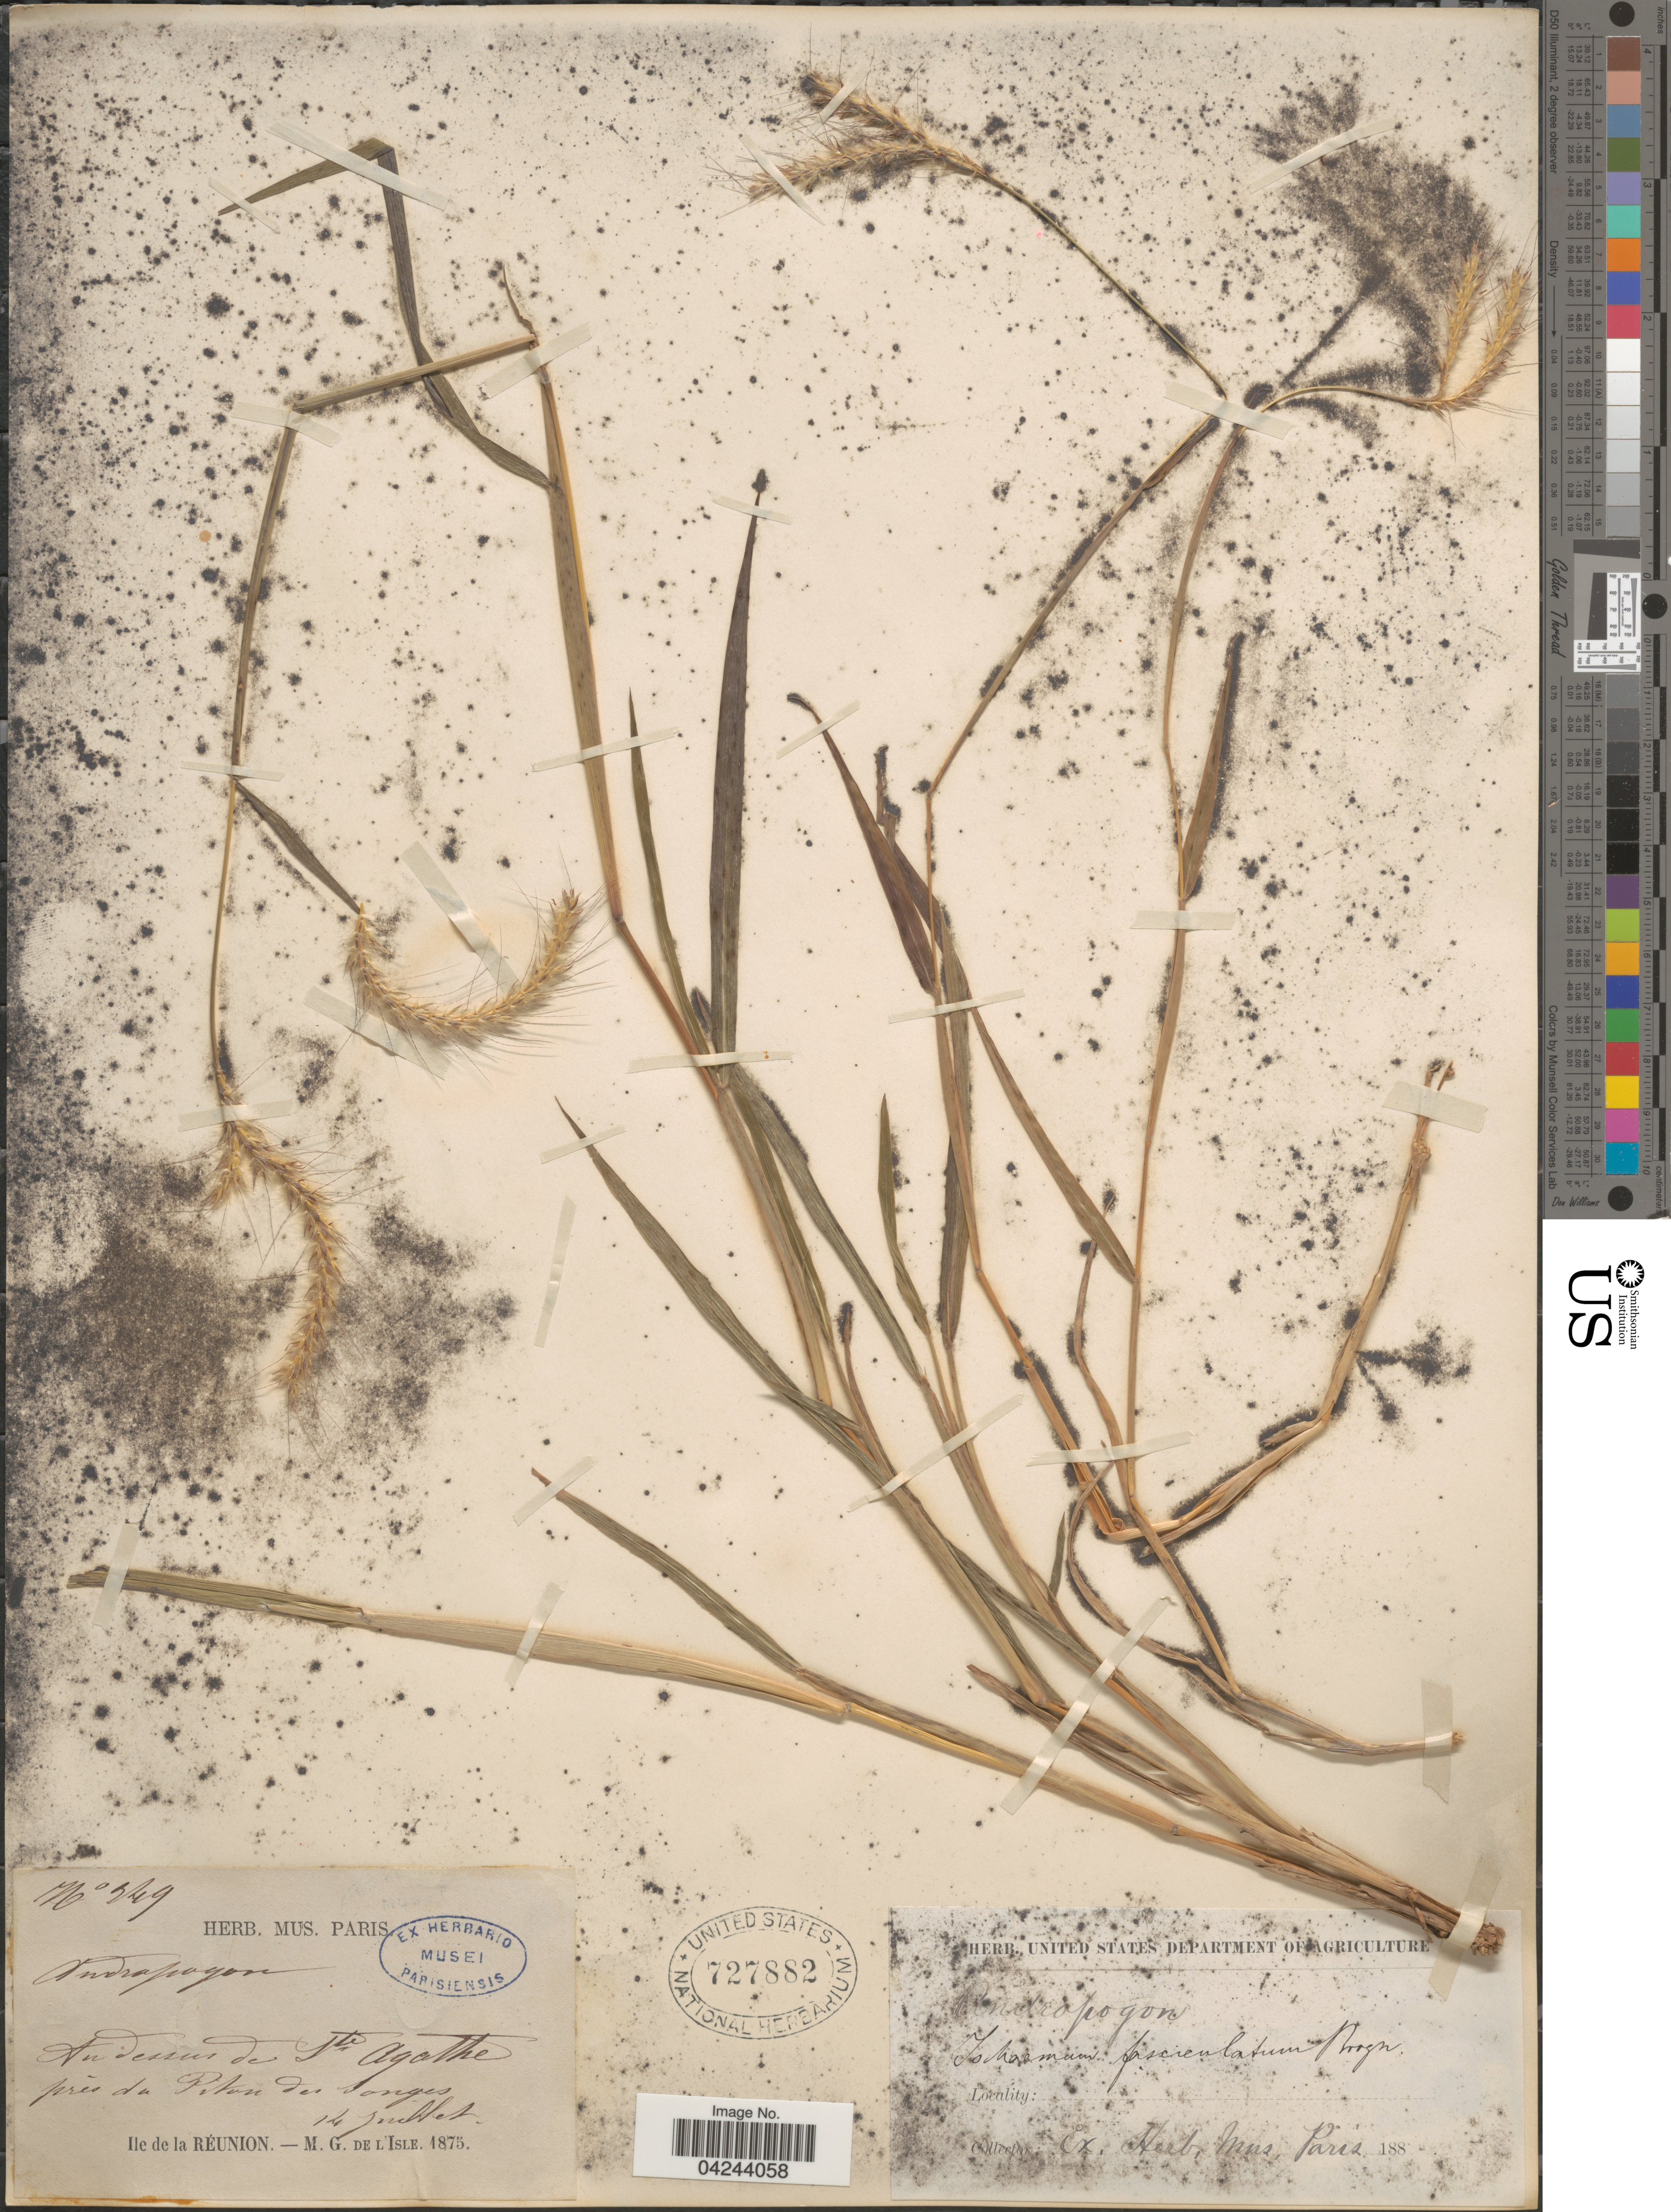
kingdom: Plantae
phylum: Tracheophyta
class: Liliopsida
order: Poales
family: Poaceae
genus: Ischaemum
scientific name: Ischaemum polystachyum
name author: J. Presl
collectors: M. L'Isle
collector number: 349*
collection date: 1875-07-14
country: Réunion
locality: In dessus de Ste Agathe près du Piton des Songes. Ile de la Réunion.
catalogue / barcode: US 727882